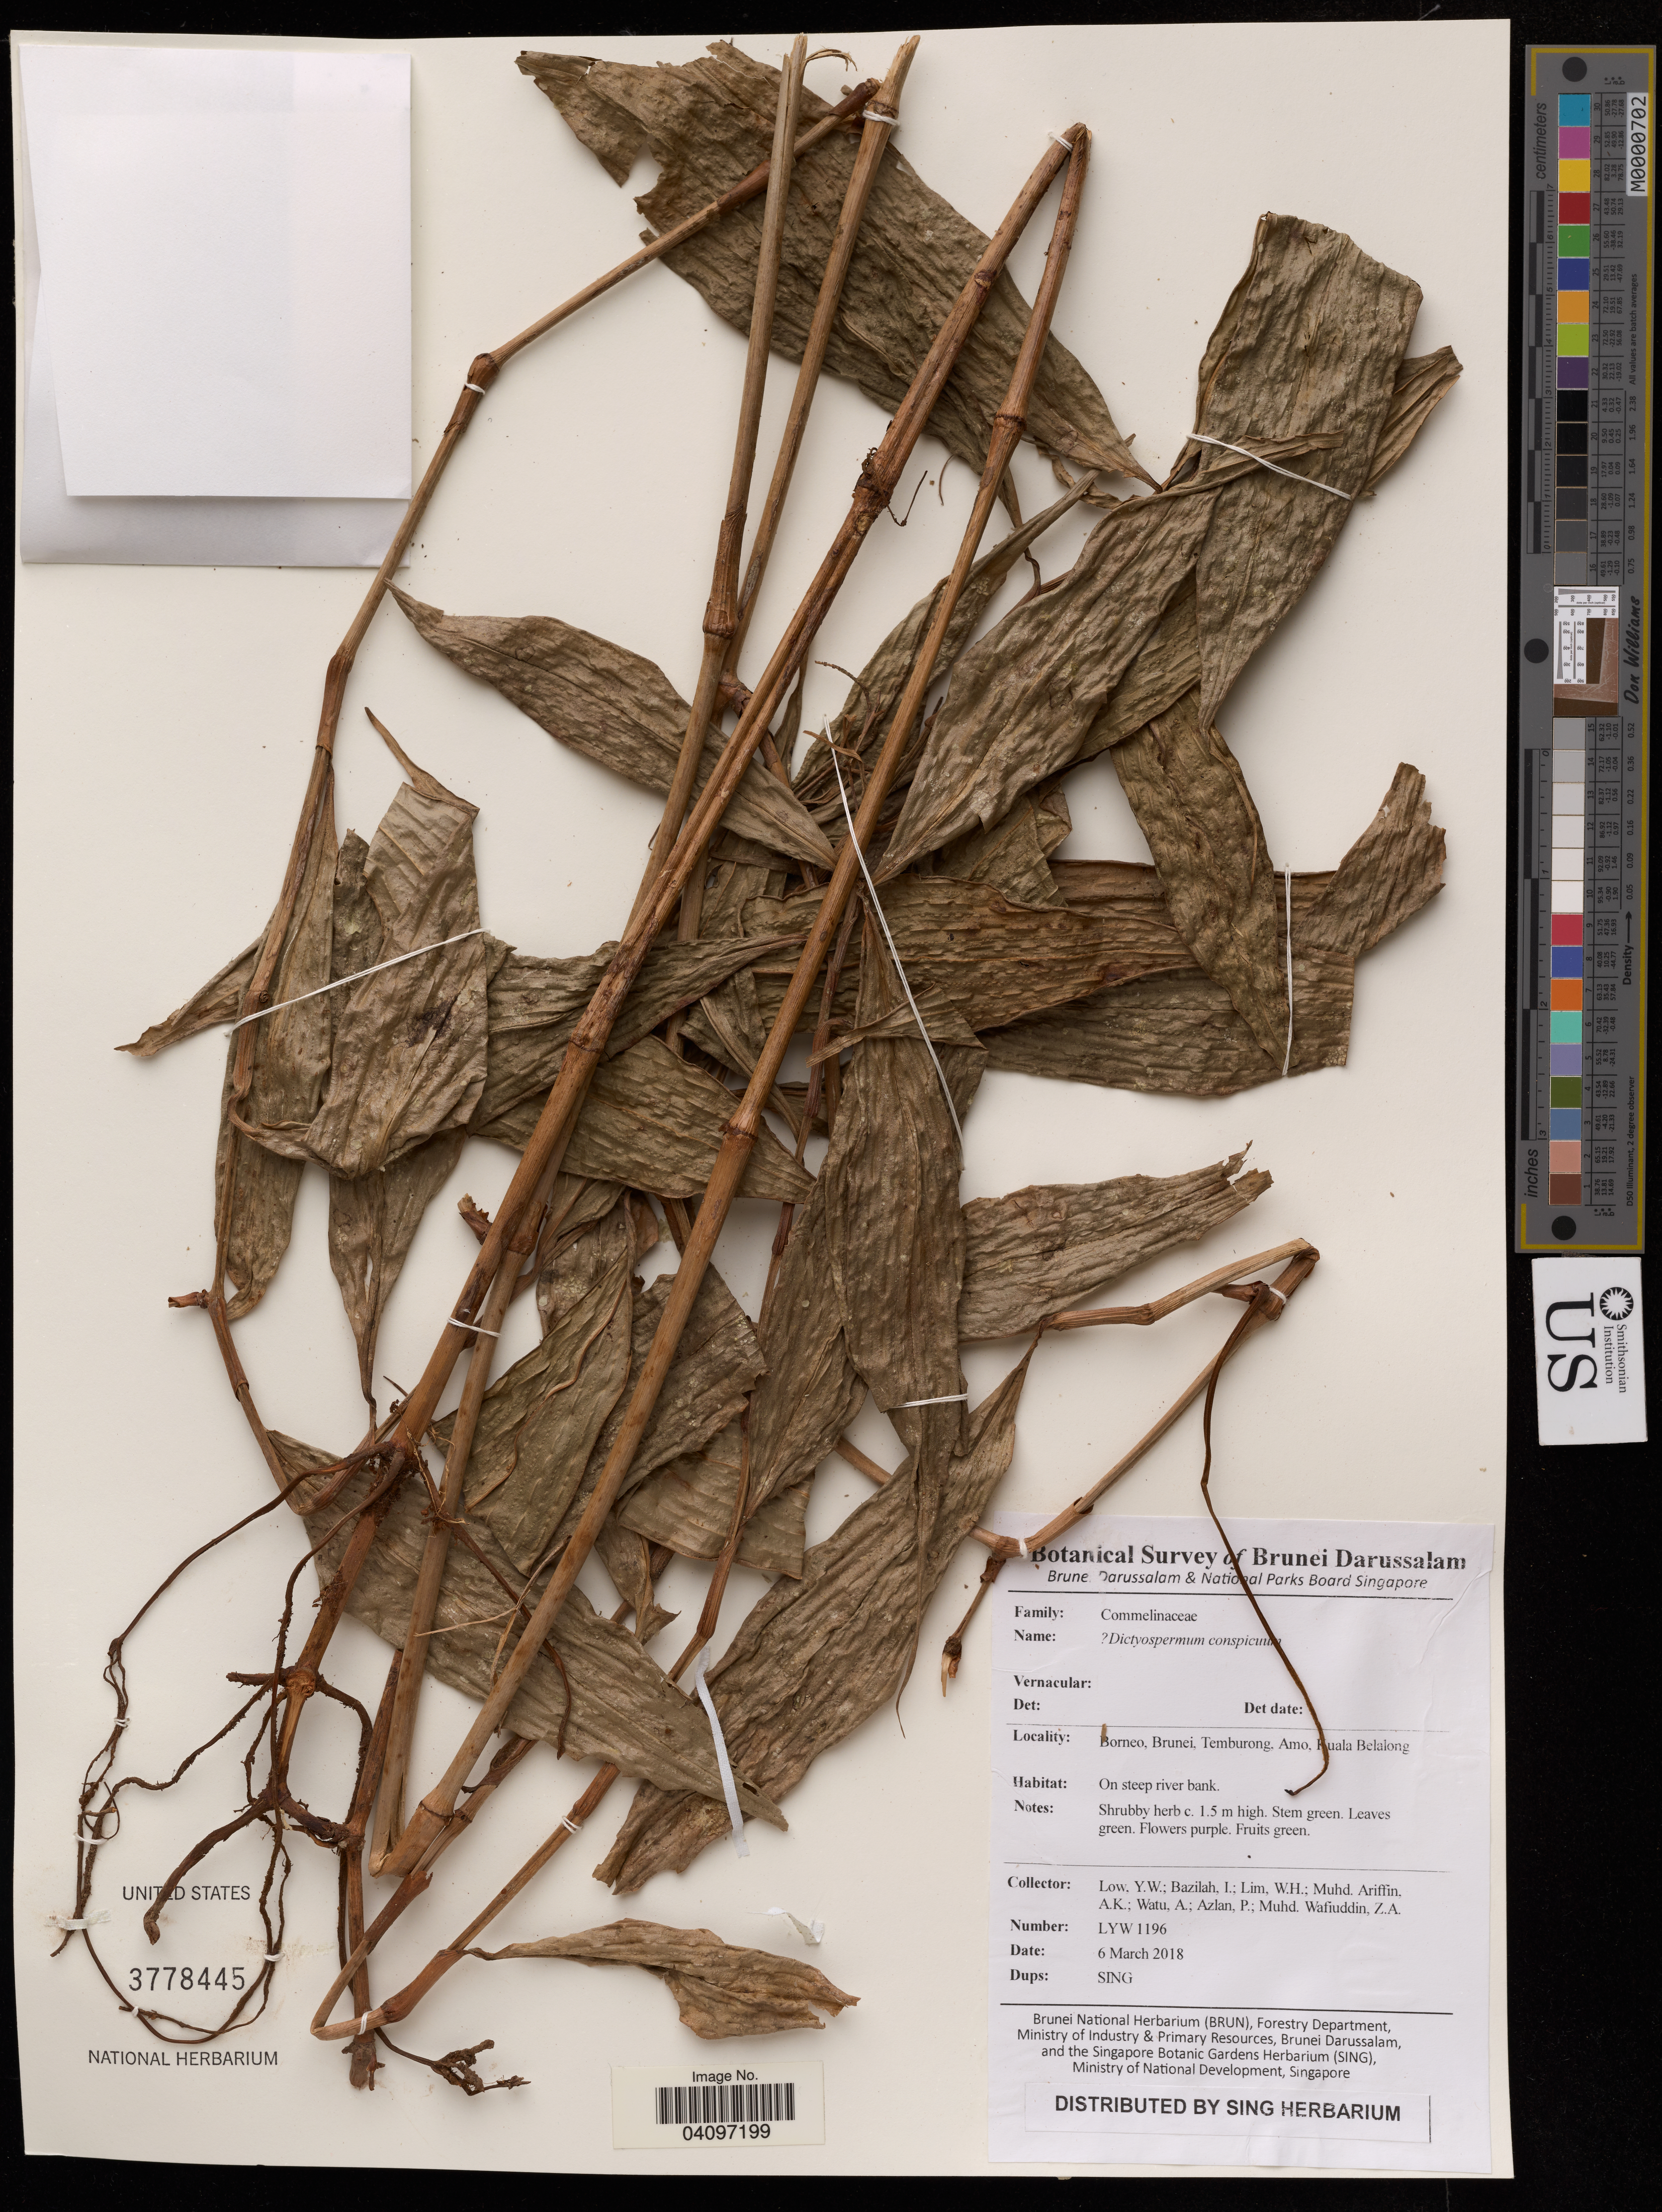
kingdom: Plantae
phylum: Tracheophyta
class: Liliopsida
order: Commelinales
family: Commelinaceae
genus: Dictyospermum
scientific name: Dictyospermum conspicuum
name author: (Blume) Hassk.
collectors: Y. Low, I. Balizah, A. Muhd. Ariffin & A. Watu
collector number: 1196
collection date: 2018-03-06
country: Brunei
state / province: Temburong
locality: Borneo, Brunei, Temburong, Amo, !uala Belalong.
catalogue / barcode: US 3778445